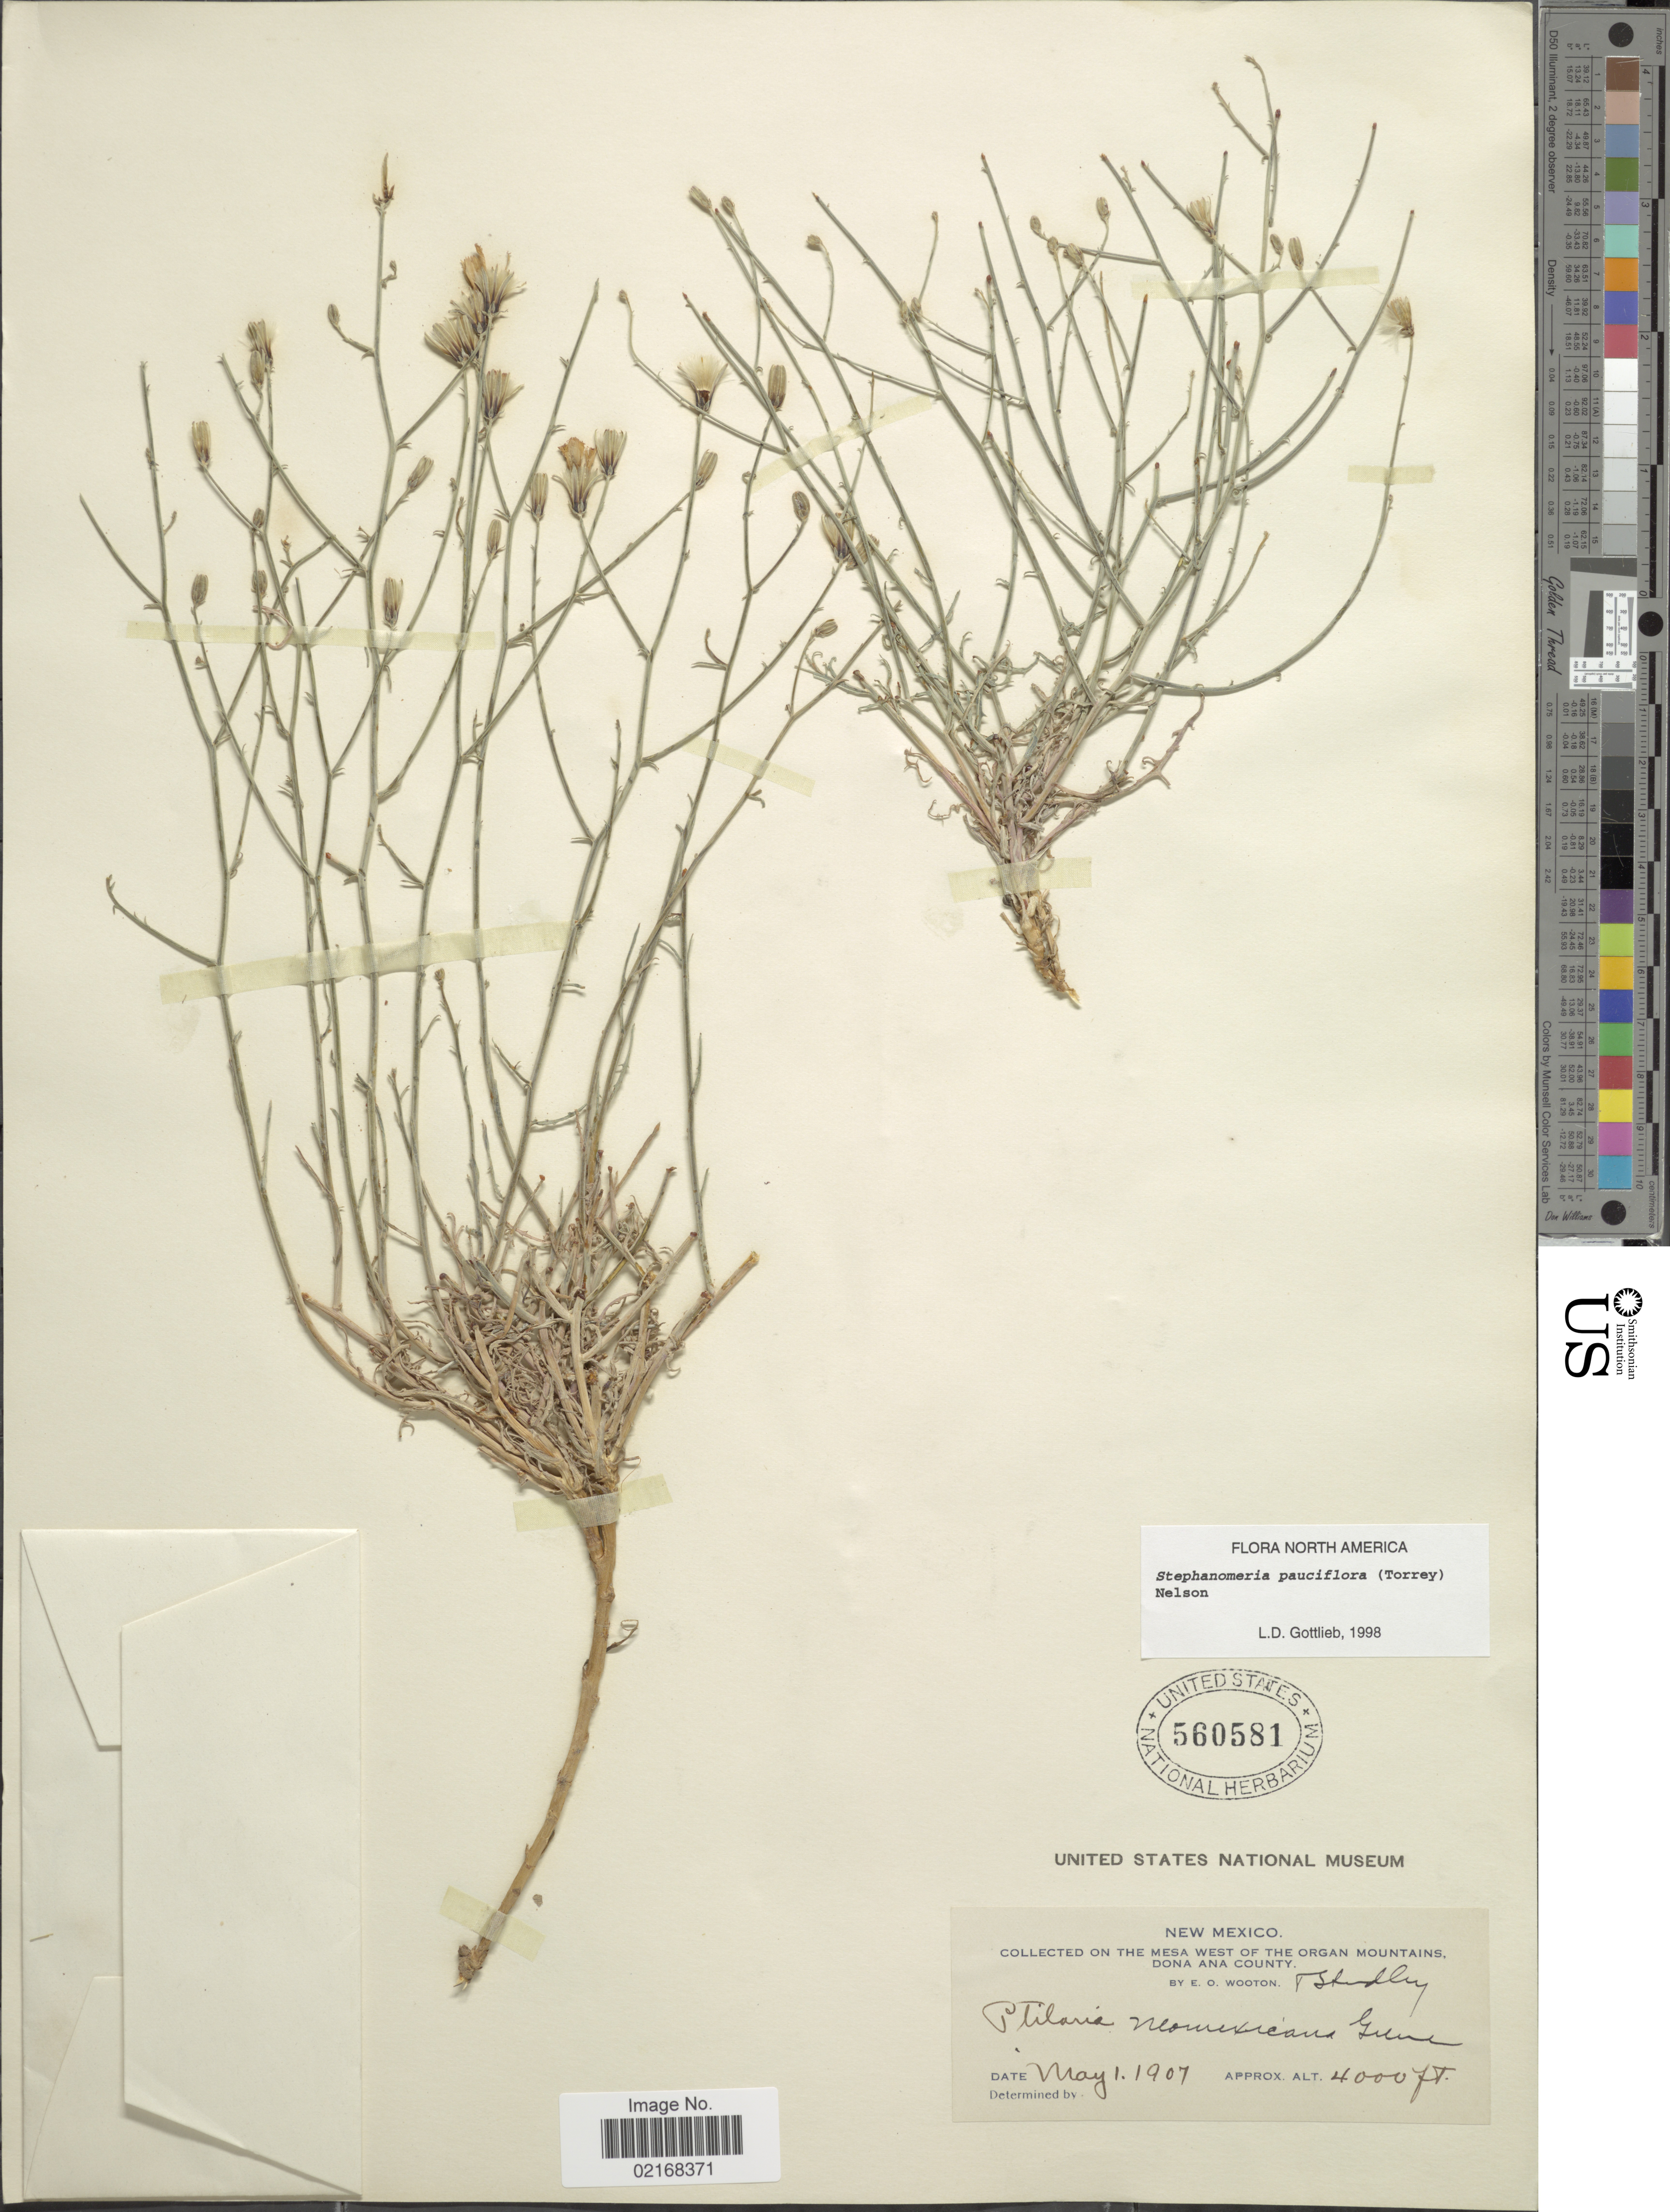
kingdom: Plantae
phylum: Tracheophyta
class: Magnoliopsida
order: Asterales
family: Asteraceae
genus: Stephanomeria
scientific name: Stephanomeria pauciflora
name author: (Torr.) A. Nelson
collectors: E. O. Wooton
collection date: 1907-05-01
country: United States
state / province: New Mexico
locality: On the Mesa West of the Organ Mountains, Dona Ana County.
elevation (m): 1219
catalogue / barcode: US 560581